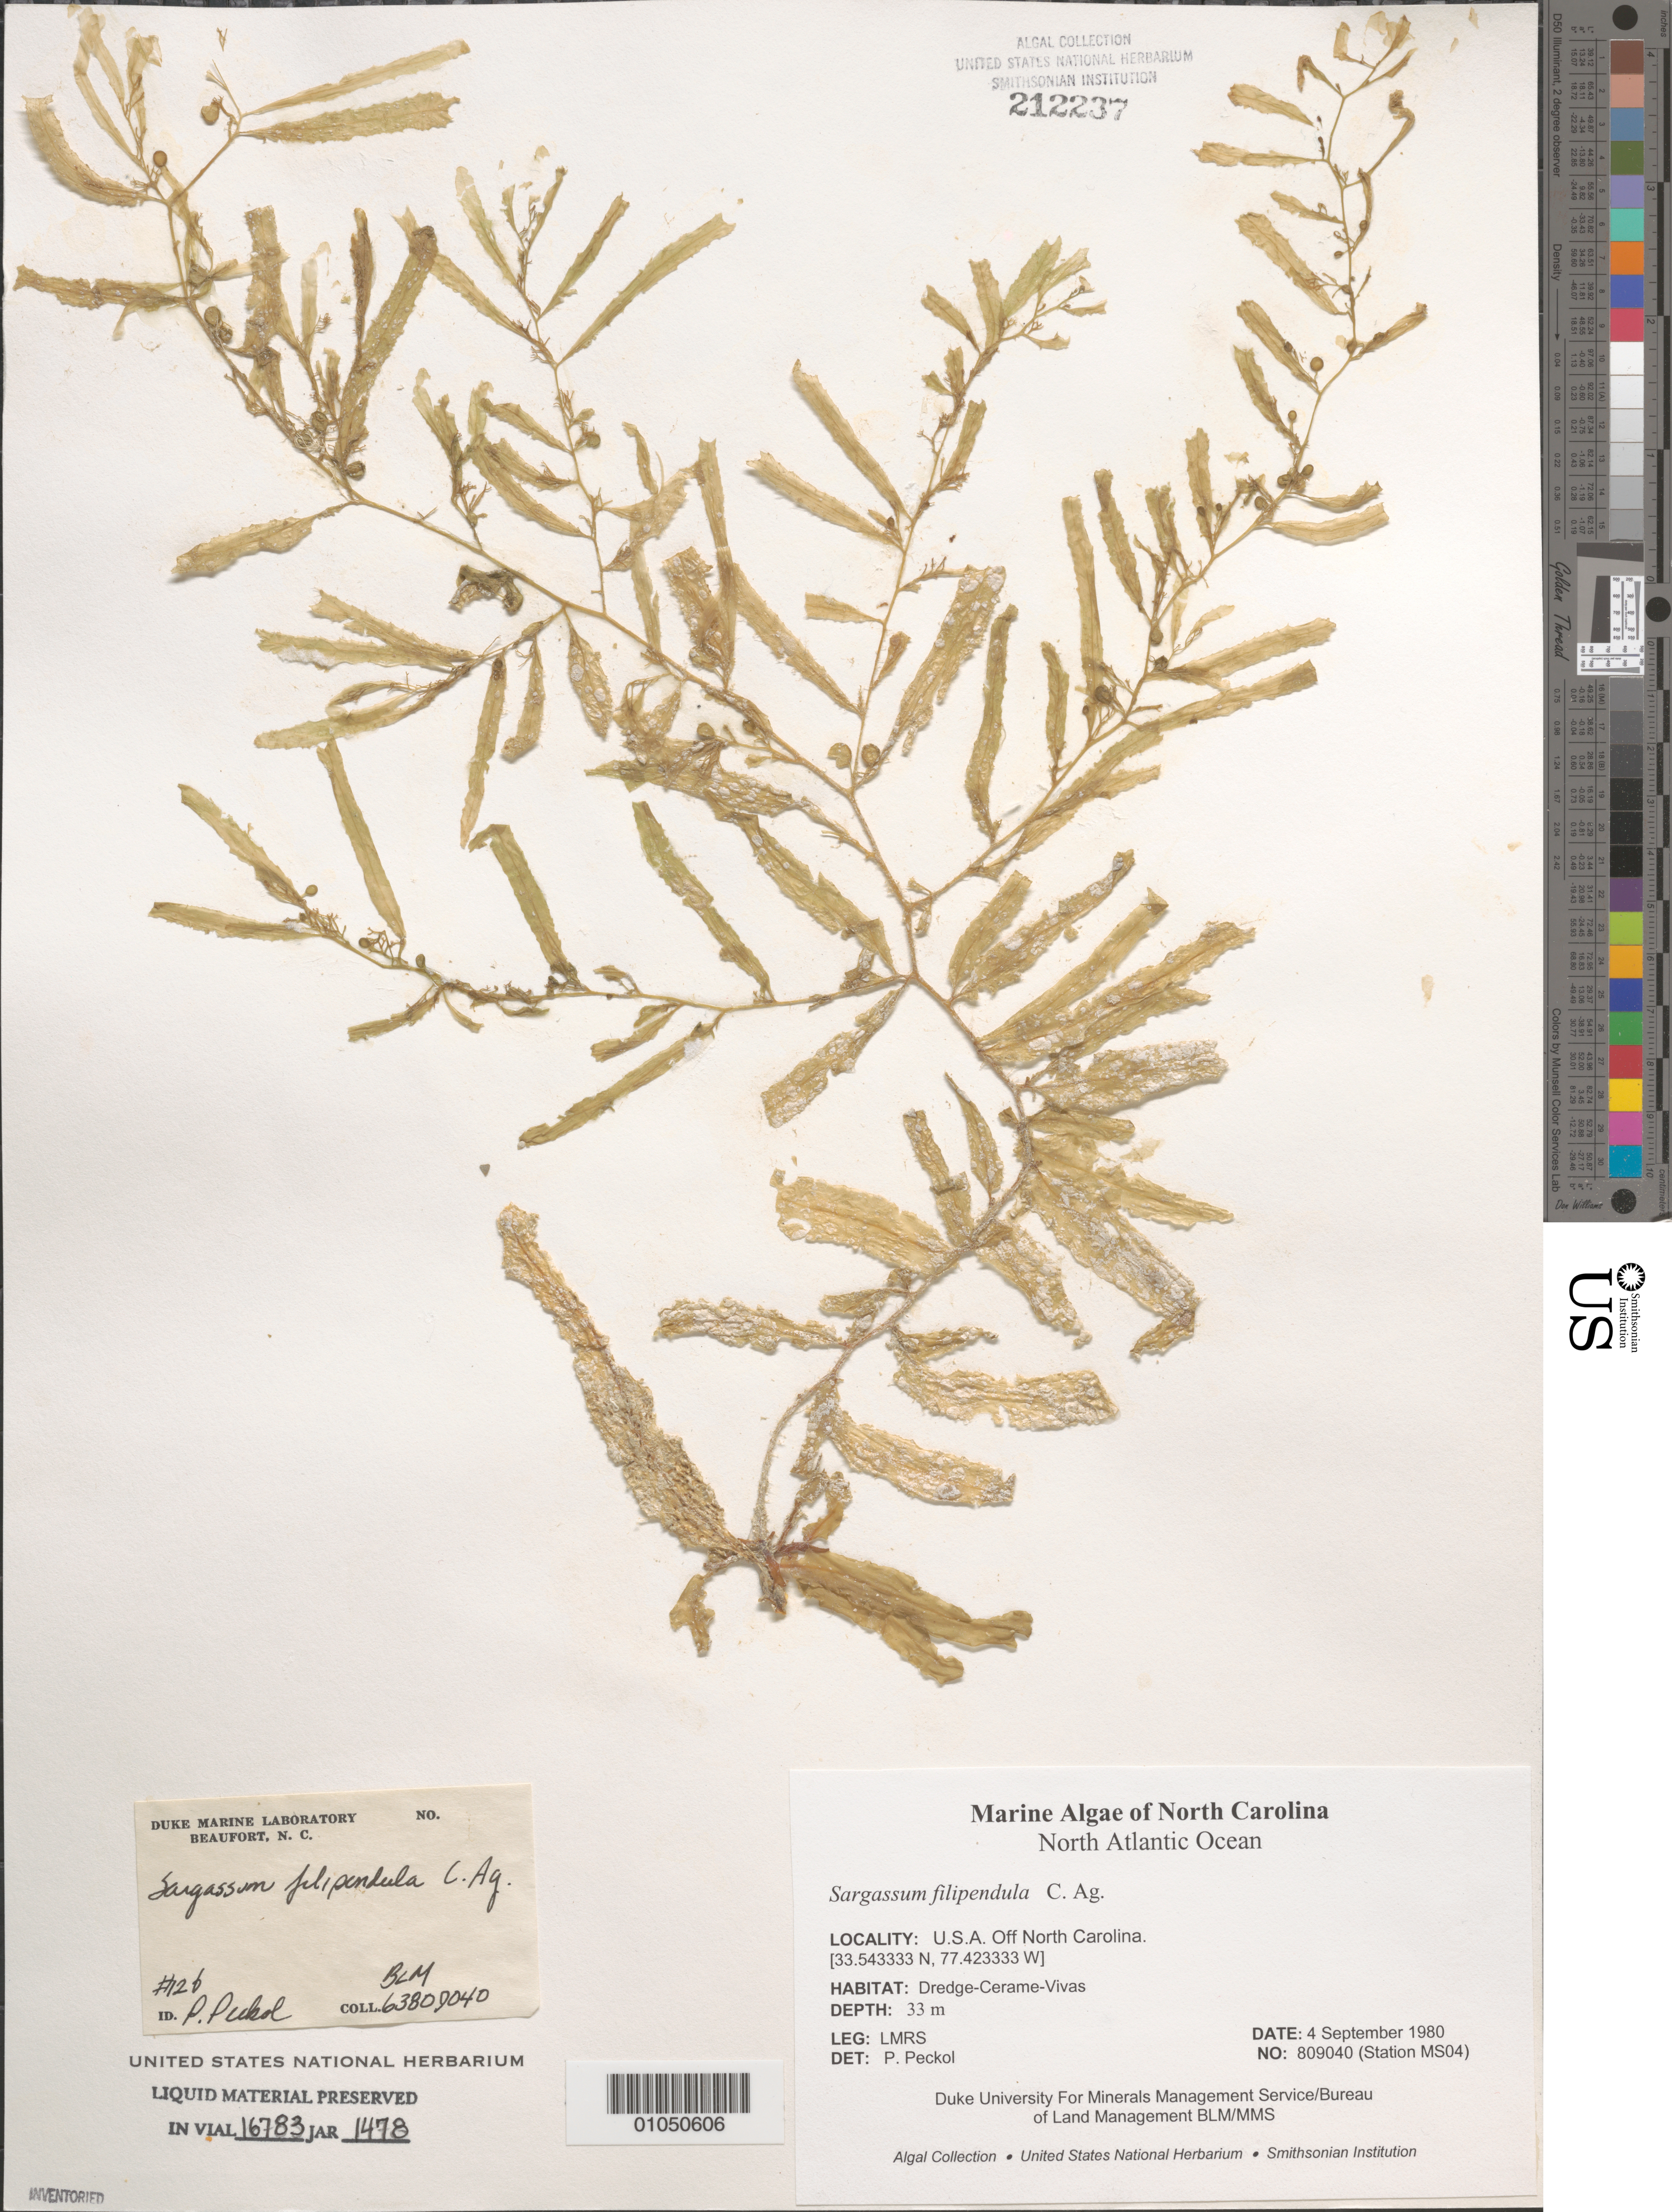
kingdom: Chromista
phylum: Ochrophyta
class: Phaeophyceae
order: Fucales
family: Sargassaceae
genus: Sargassum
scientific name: Sargassum filipendula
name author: C. Agardh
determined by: Peckol, P.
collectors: LMRS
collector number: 809040 Station MS04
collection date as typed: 04 Sep 1980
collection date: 1980-09-04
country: United States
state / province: North Carolina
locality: North Atlantic Ocean off North Carolina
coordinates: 33.543333 N, 77.423333 W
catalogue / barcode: US 212237